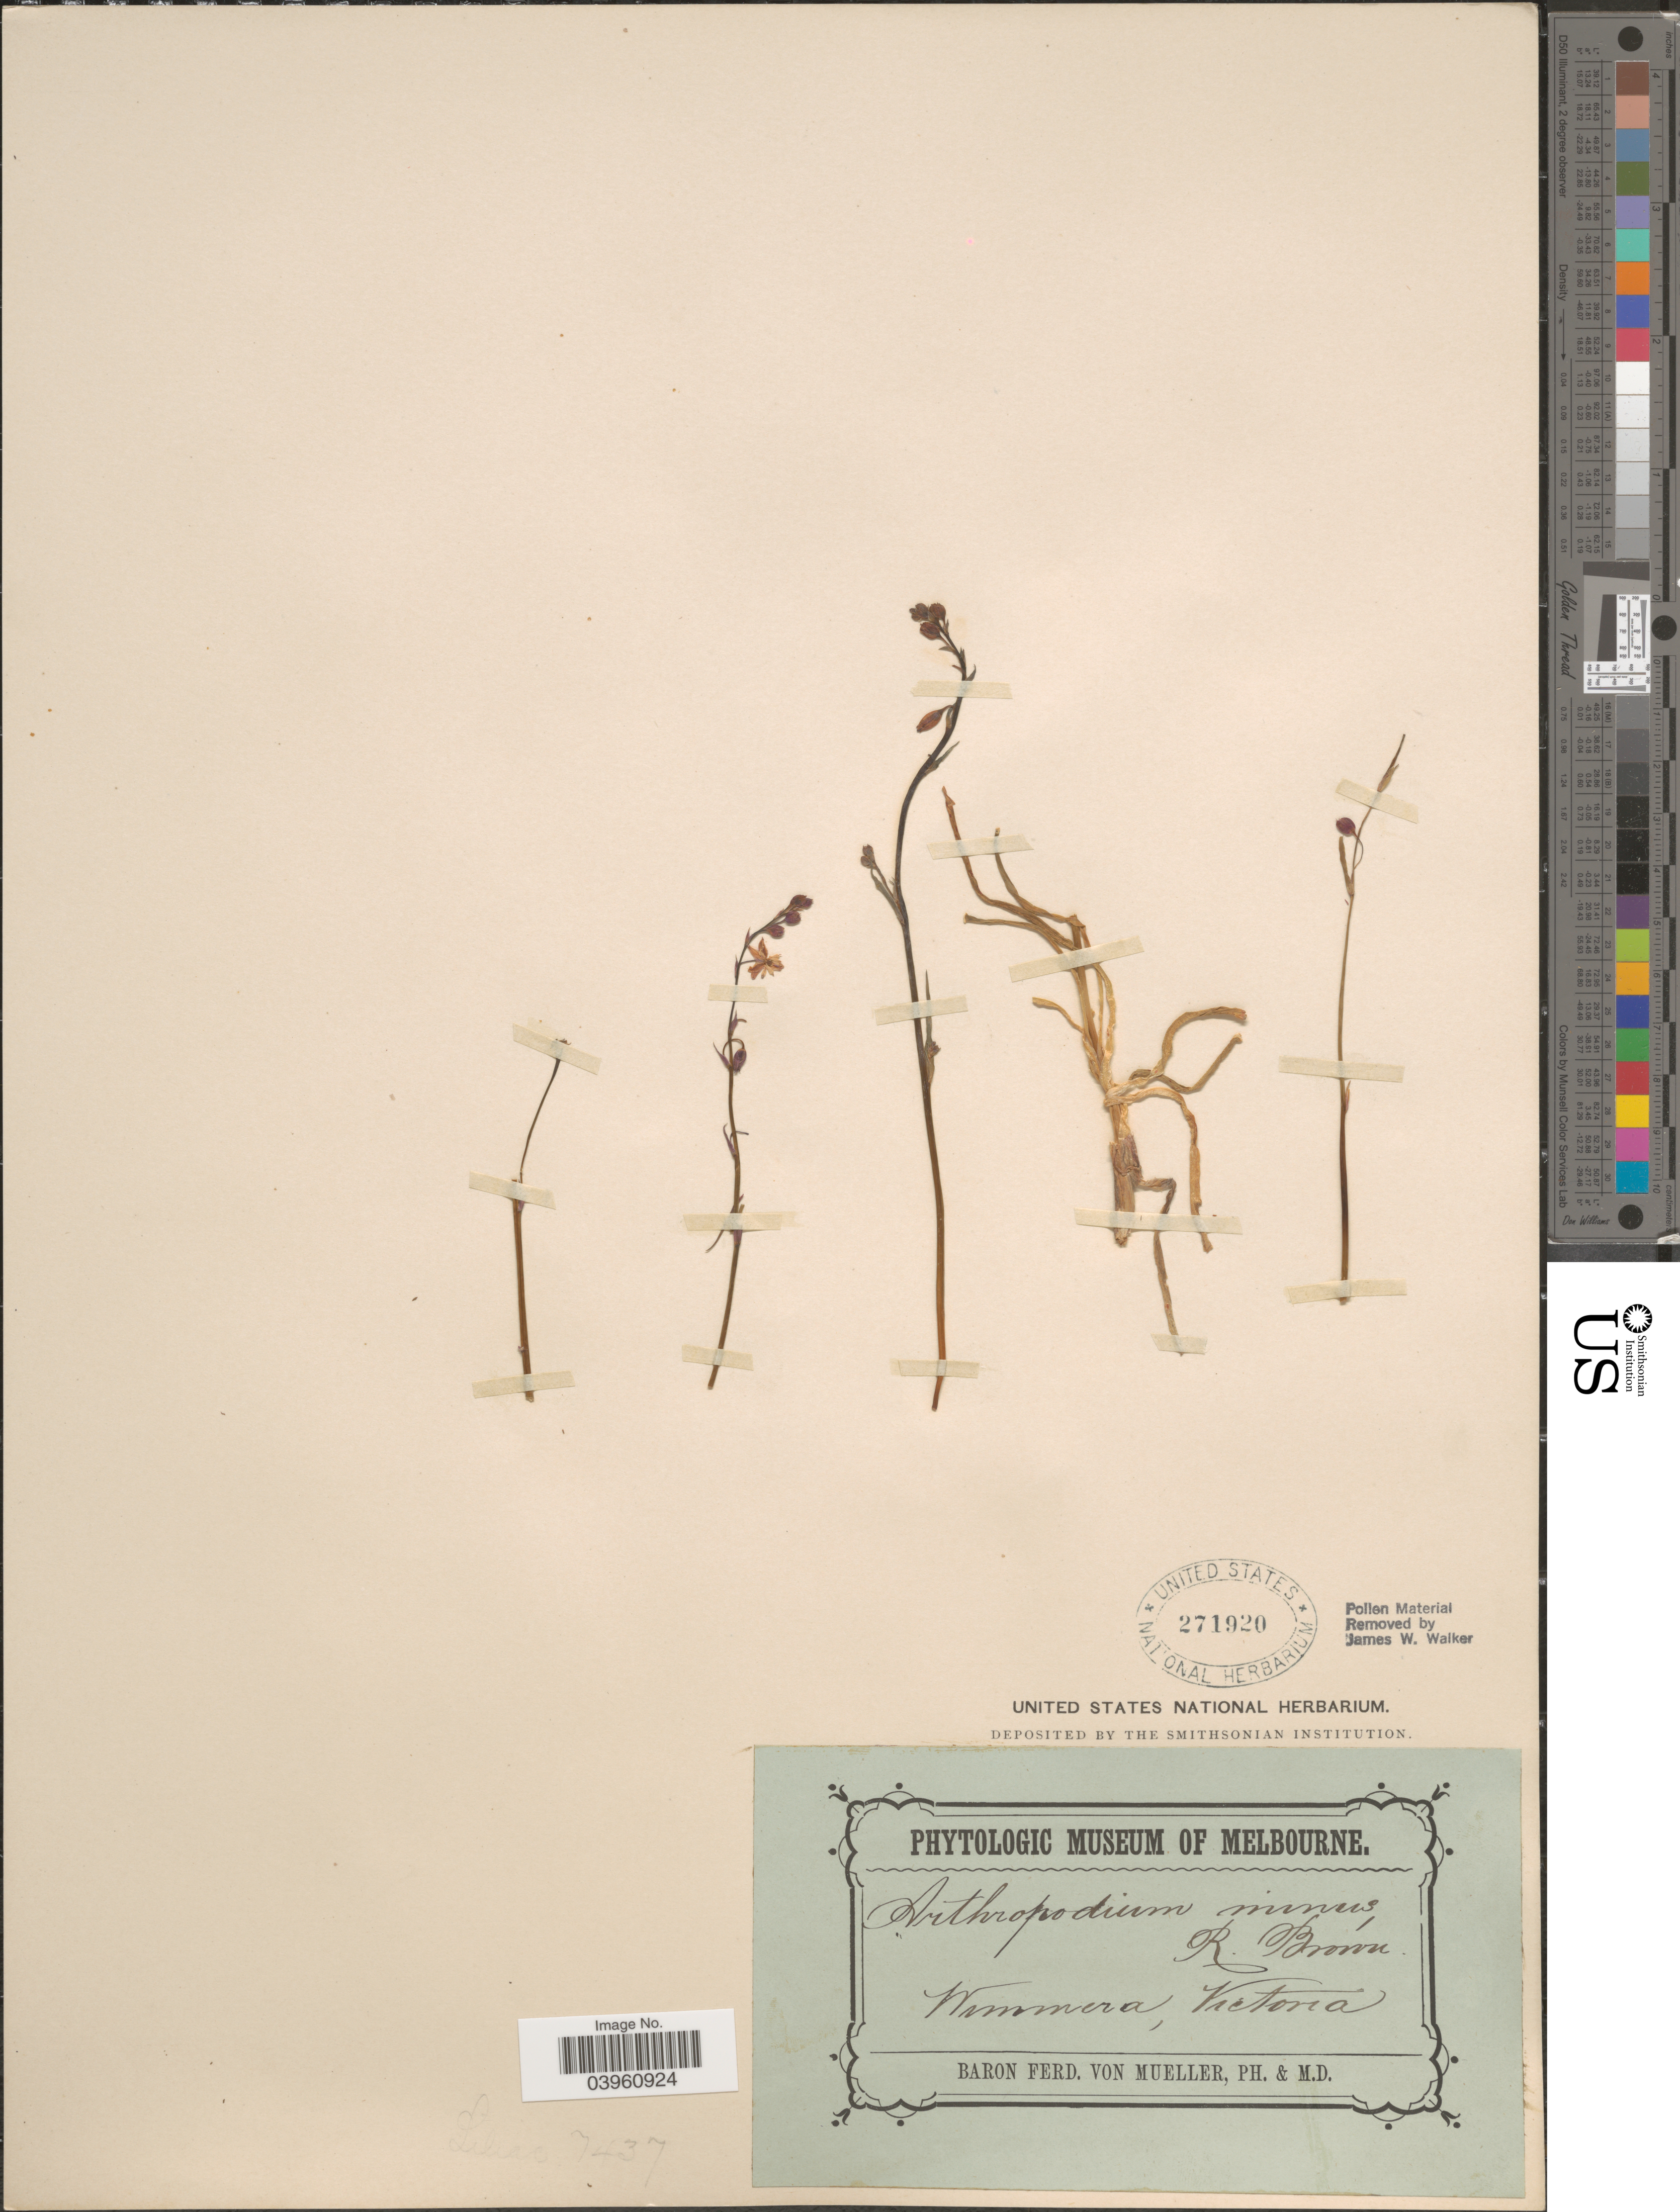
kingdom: Plantae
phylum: Tracheophyta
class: Liliopsida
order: Asparagales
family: Asparagaceae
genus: Arthropodium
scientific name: Arthropodium minus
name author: R. Br.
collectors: F. von Mueller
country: Australia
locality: Wimmera, Victoria.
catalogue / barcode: US 271920